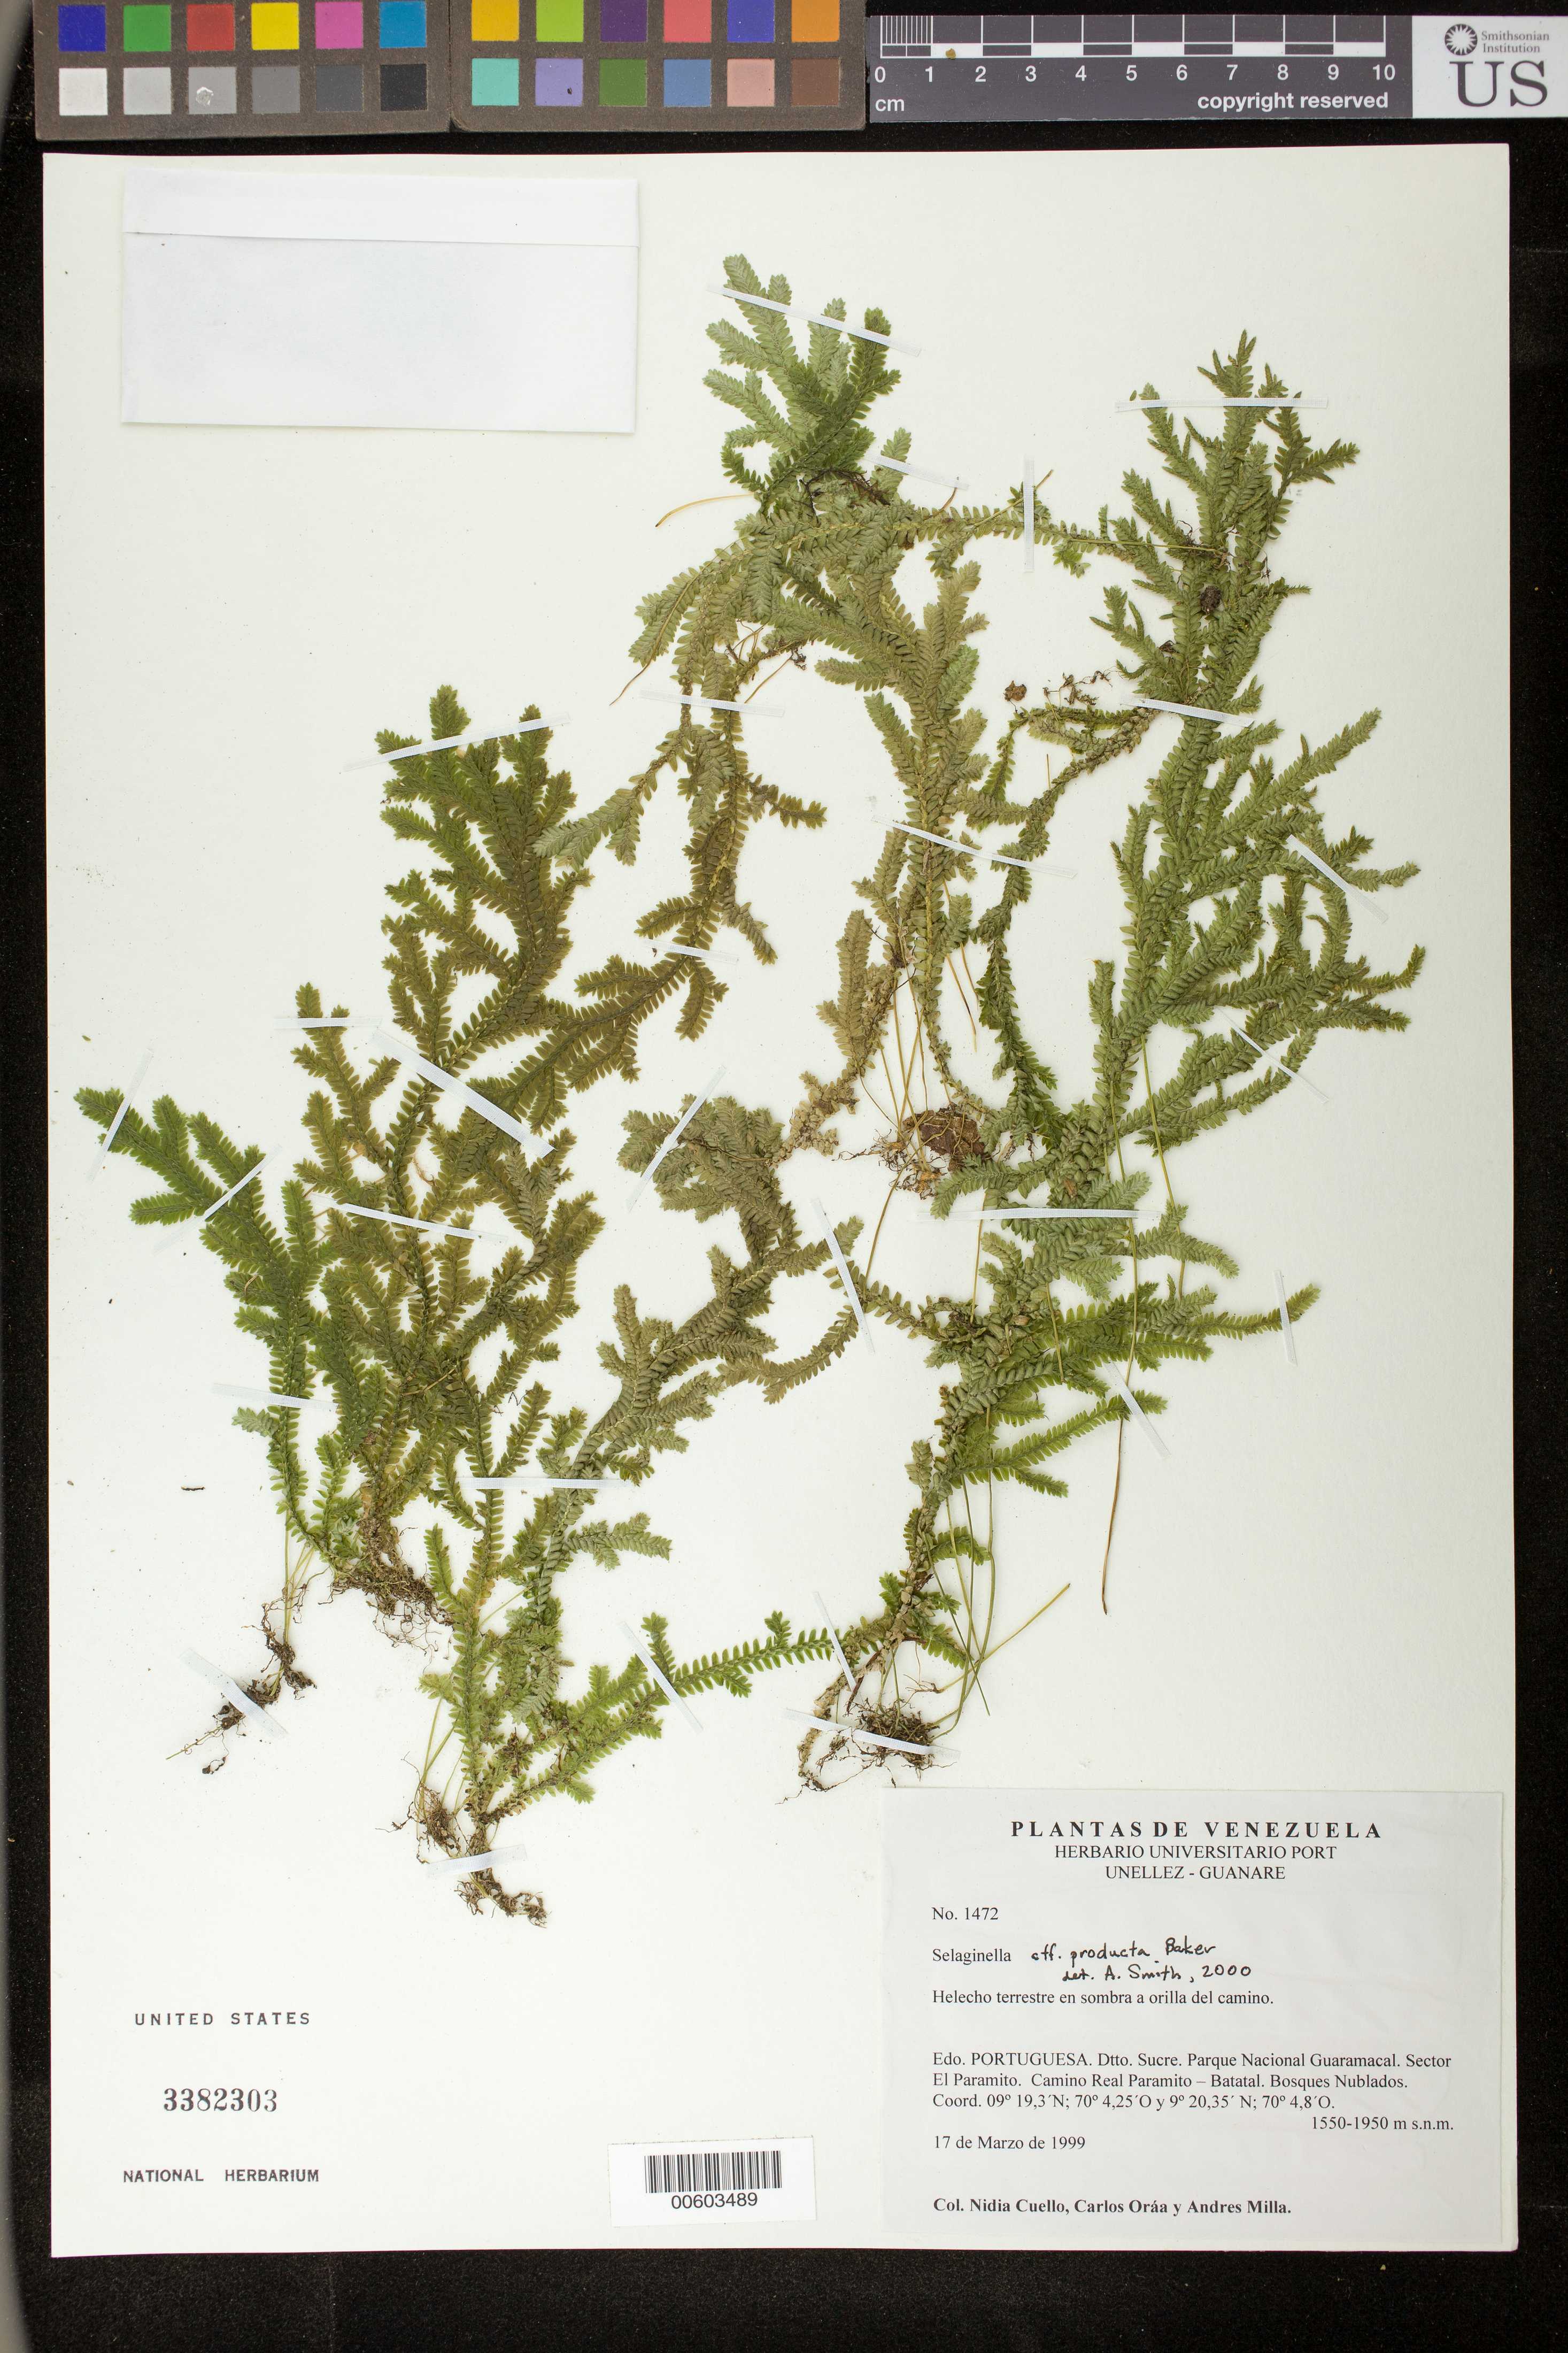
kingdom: Plantae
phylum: Tracheophyta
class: Lycopodiopsida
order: Selaginellales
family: Selaginellaceae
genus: Selaginella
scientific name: Selaginella producta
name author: Baker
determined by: Smith, Alan R., (UC)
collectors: N. L. Cuello, C. Oráa & A. Milla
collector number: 1472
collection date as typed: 17 Mar 1999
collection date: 1999-03-17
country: Venezuela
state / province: Portuguesa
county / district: Sucre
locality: Parque Nacional Guaramacal. Sector El Paramito. Camino Real Paramito - Batatal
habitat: Bosques nublados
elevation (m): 1550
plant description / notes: PORT, US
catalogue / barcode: US 3382303